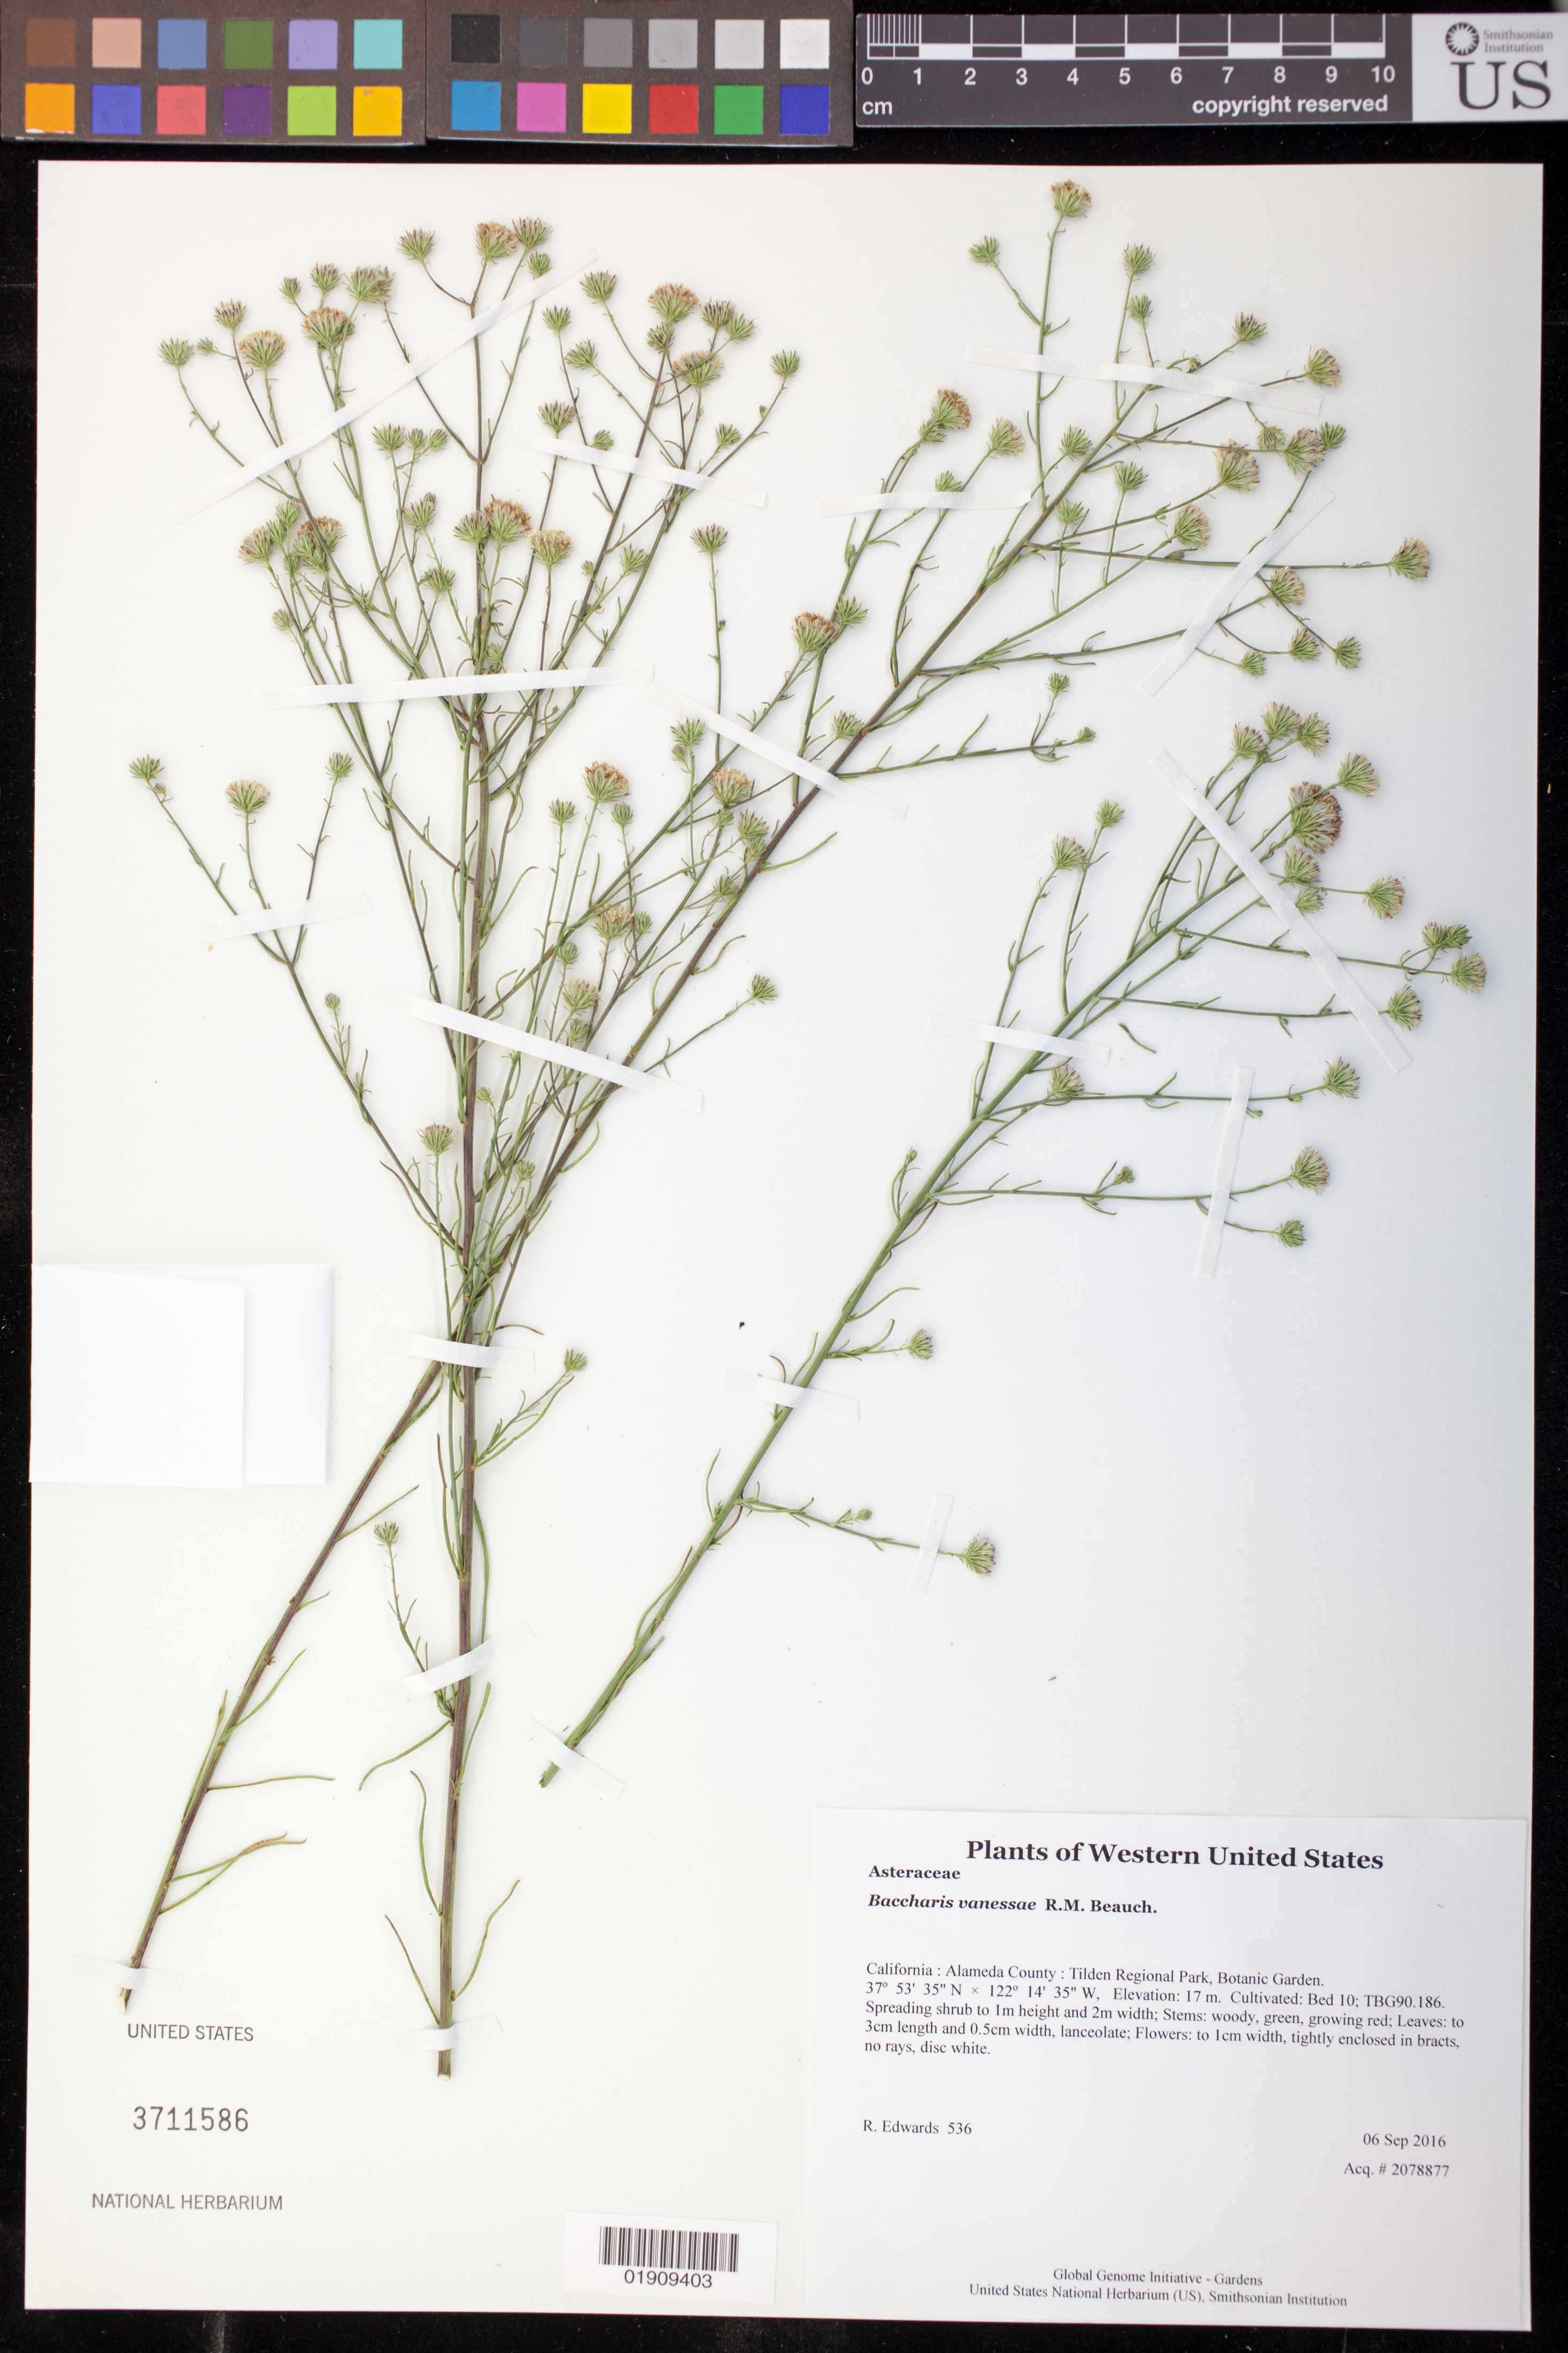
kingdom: Plantae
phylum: Tracheophyta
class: Magnoliopsida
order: Asterales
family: Asteraceae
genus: Baccharis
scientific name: Baccharis vanessae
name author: R.M. Beauch.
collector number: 536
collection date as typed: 6 September 2016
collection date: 2016-09-06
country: United States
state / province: California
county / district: Alameda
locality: Tilden Regional Park, Botanic Garden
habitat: Cultivated: Bed 10; TBG90.186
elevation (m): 16.9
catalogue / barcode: US 3711586